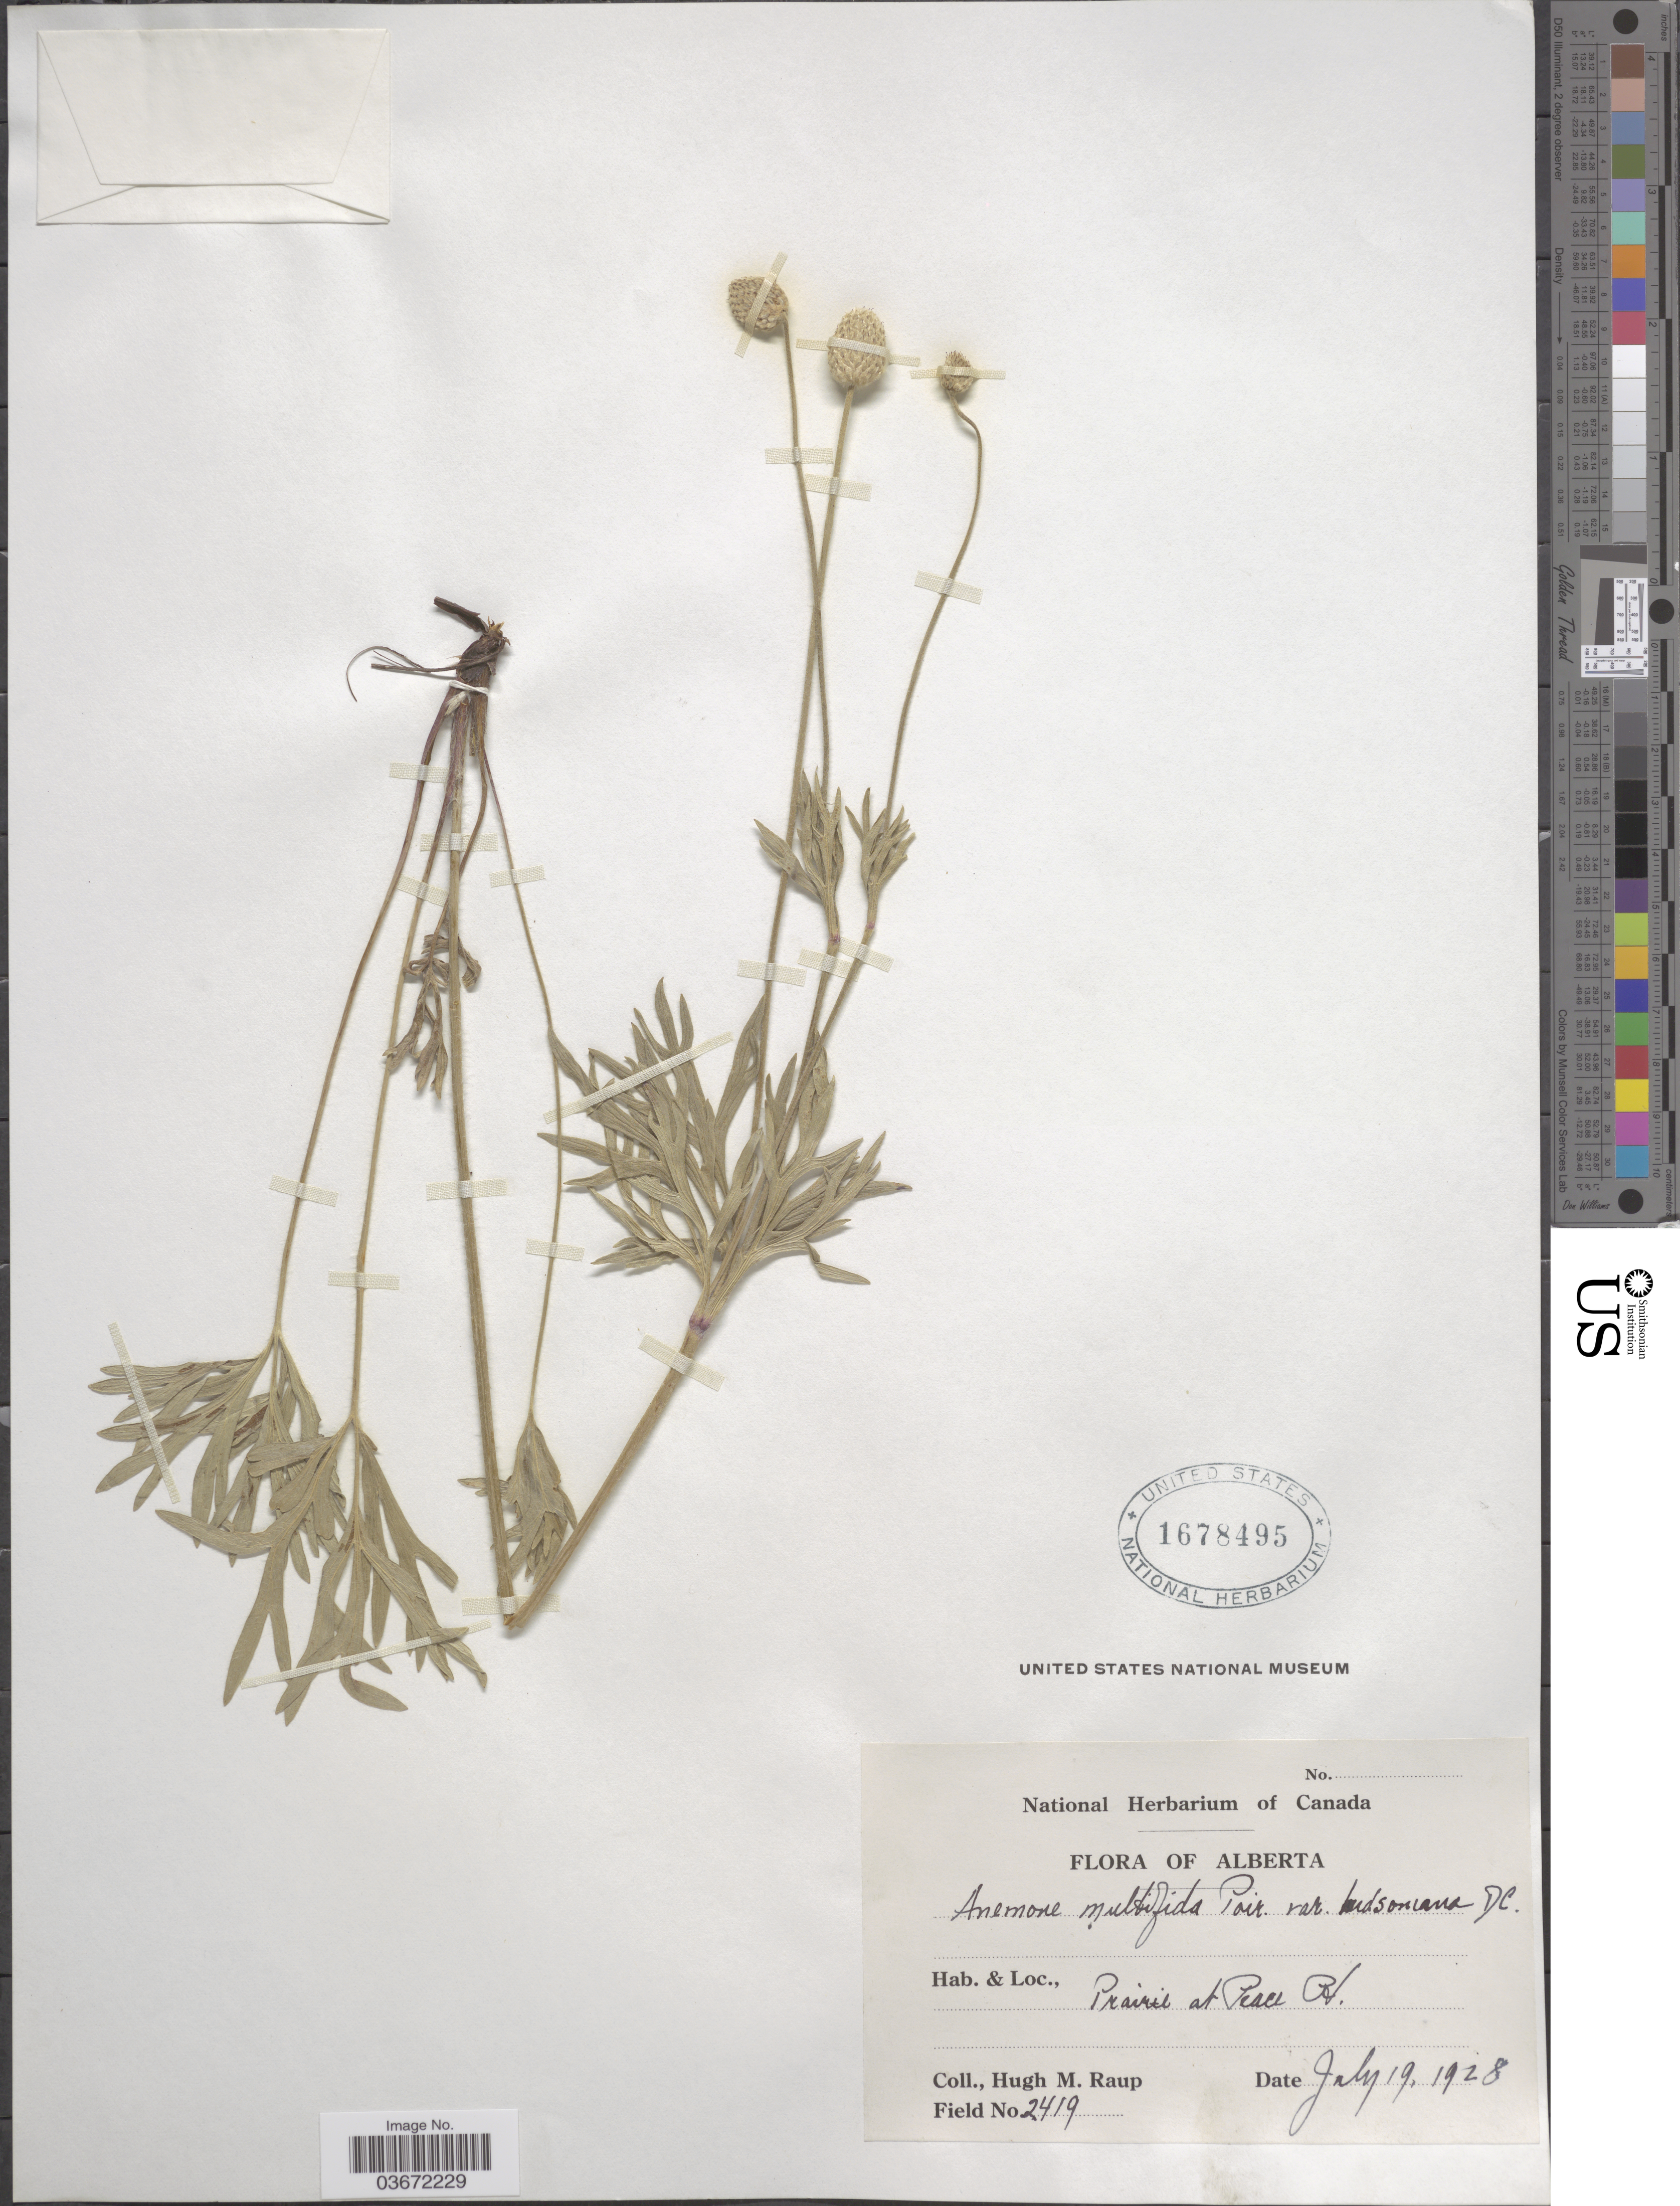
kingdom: Plantae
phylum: Tracheophyta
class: Magnoliopsida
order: Ranunculales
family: Ranunculaceae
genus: Anemone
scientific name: Anemone multifida var. hudsoniana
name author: DC.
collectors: H. Raup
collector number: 2419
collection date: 1928-07-19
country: Canada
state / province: Alberta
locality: Prairie at Peace Pt.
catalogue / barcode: US 1678495